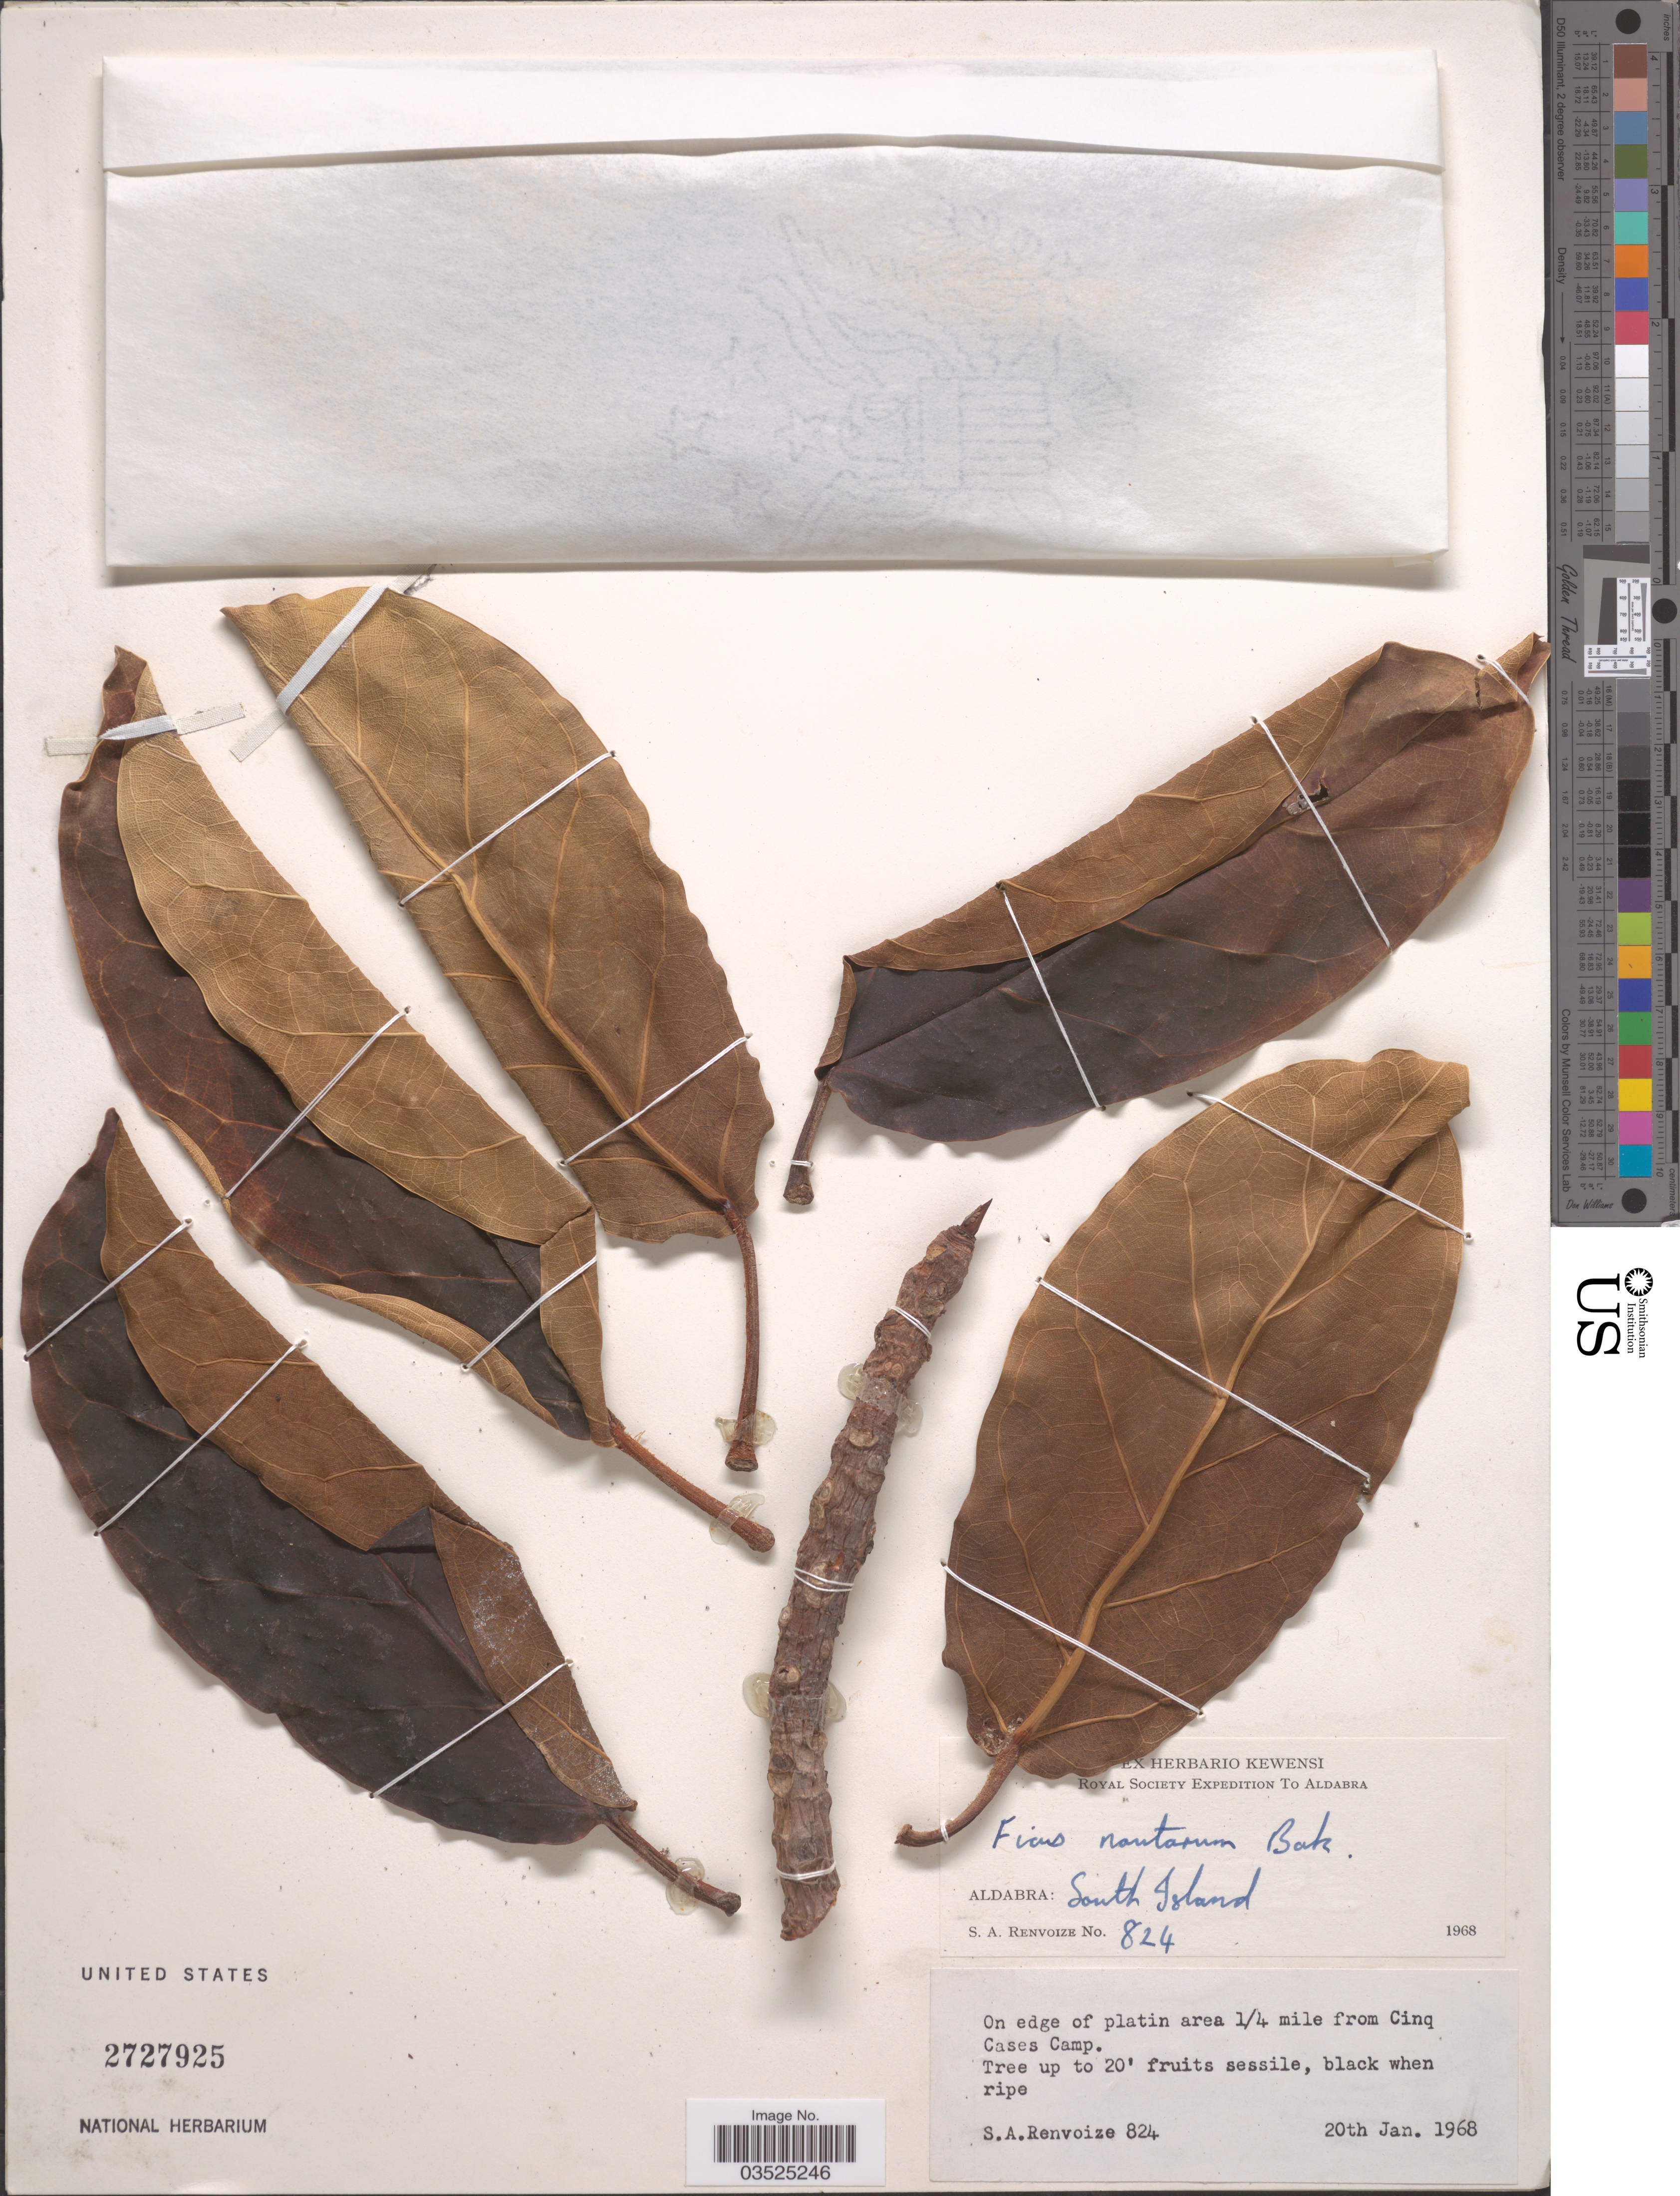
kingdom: Plantae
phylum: Tracheophyta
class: Magnoliopsida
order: Rosales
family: Moraceae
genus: Ficus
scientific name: Ficus nautarum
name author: Baker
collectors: S. A. Renvoize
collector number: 824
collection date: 1968-01-20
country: Seychelles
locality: Aldabra: South Island. On edge of platin area ¼ mile from Cinq Cases Camp.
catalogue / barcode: US 2727925